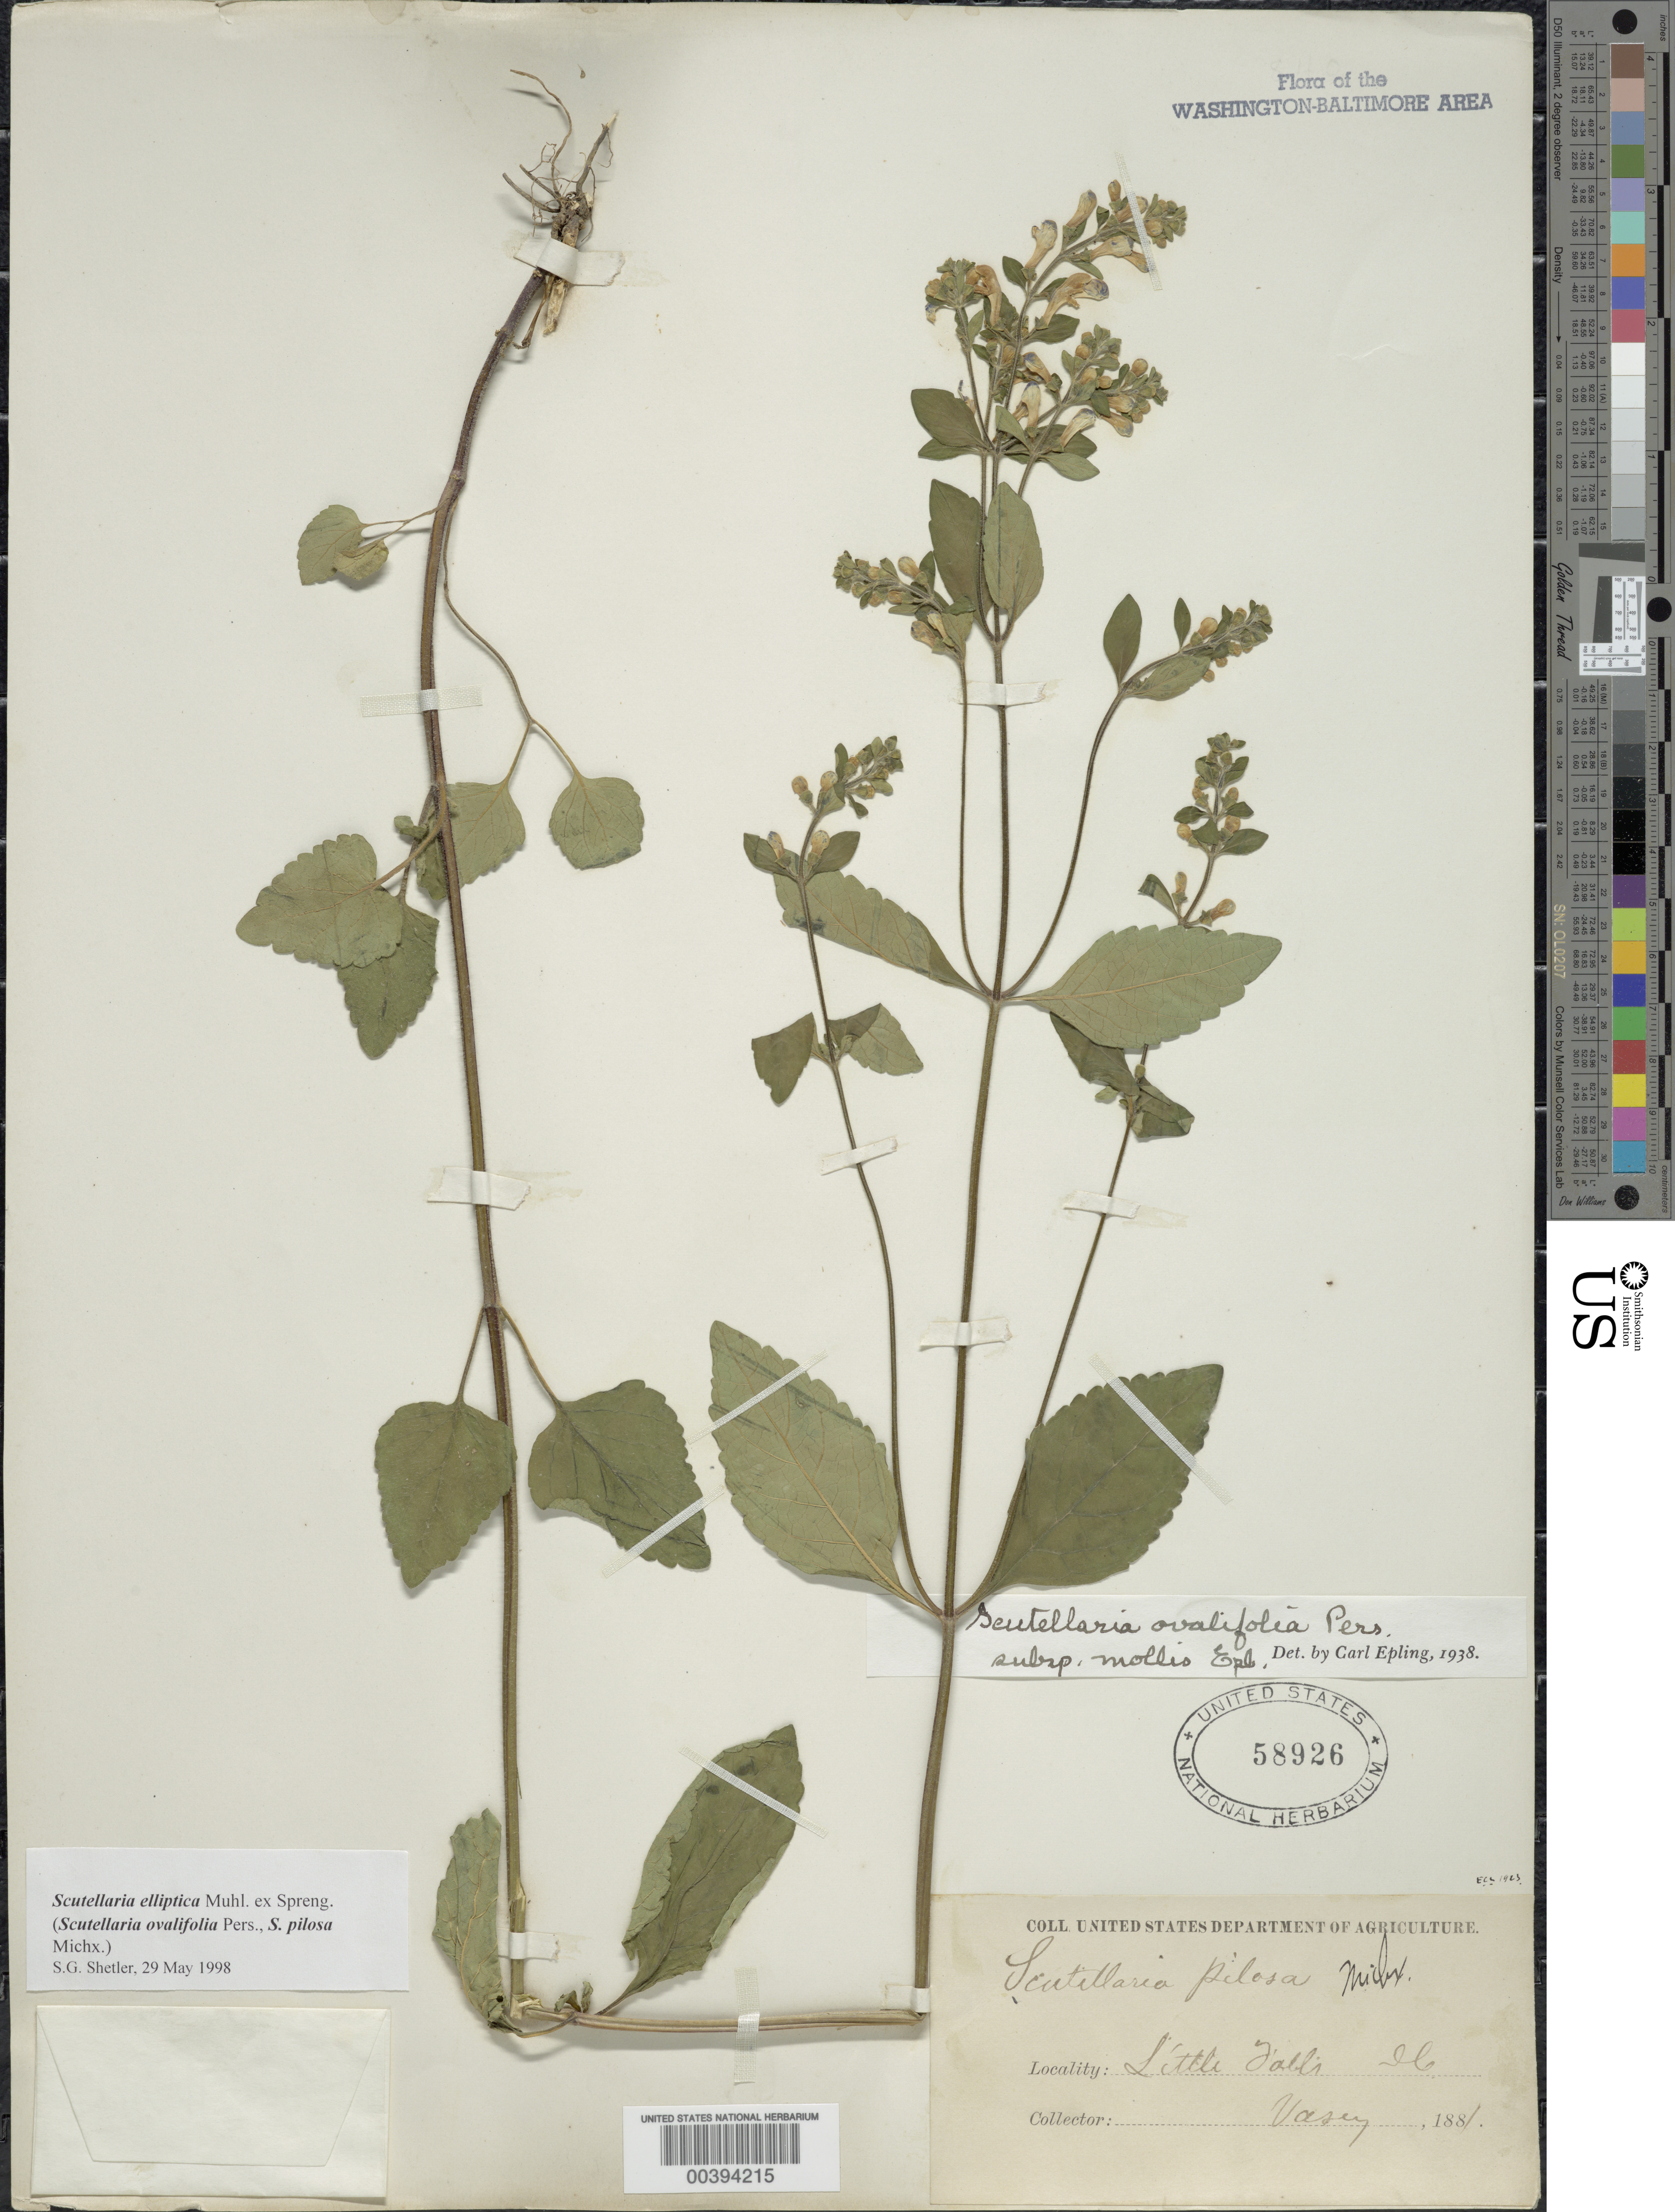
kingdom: Plantae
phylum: Tracheophyta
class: Magnoliopsida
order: Lamiales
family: Lamiaceae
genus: Scutellaria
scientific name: Scutellaria elliptica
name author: Muhl.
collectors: G. Vasey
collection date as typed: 1881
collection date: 1881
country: United States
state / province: Maryland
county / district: Montgomery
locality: Little Falls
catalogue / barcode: US 58926